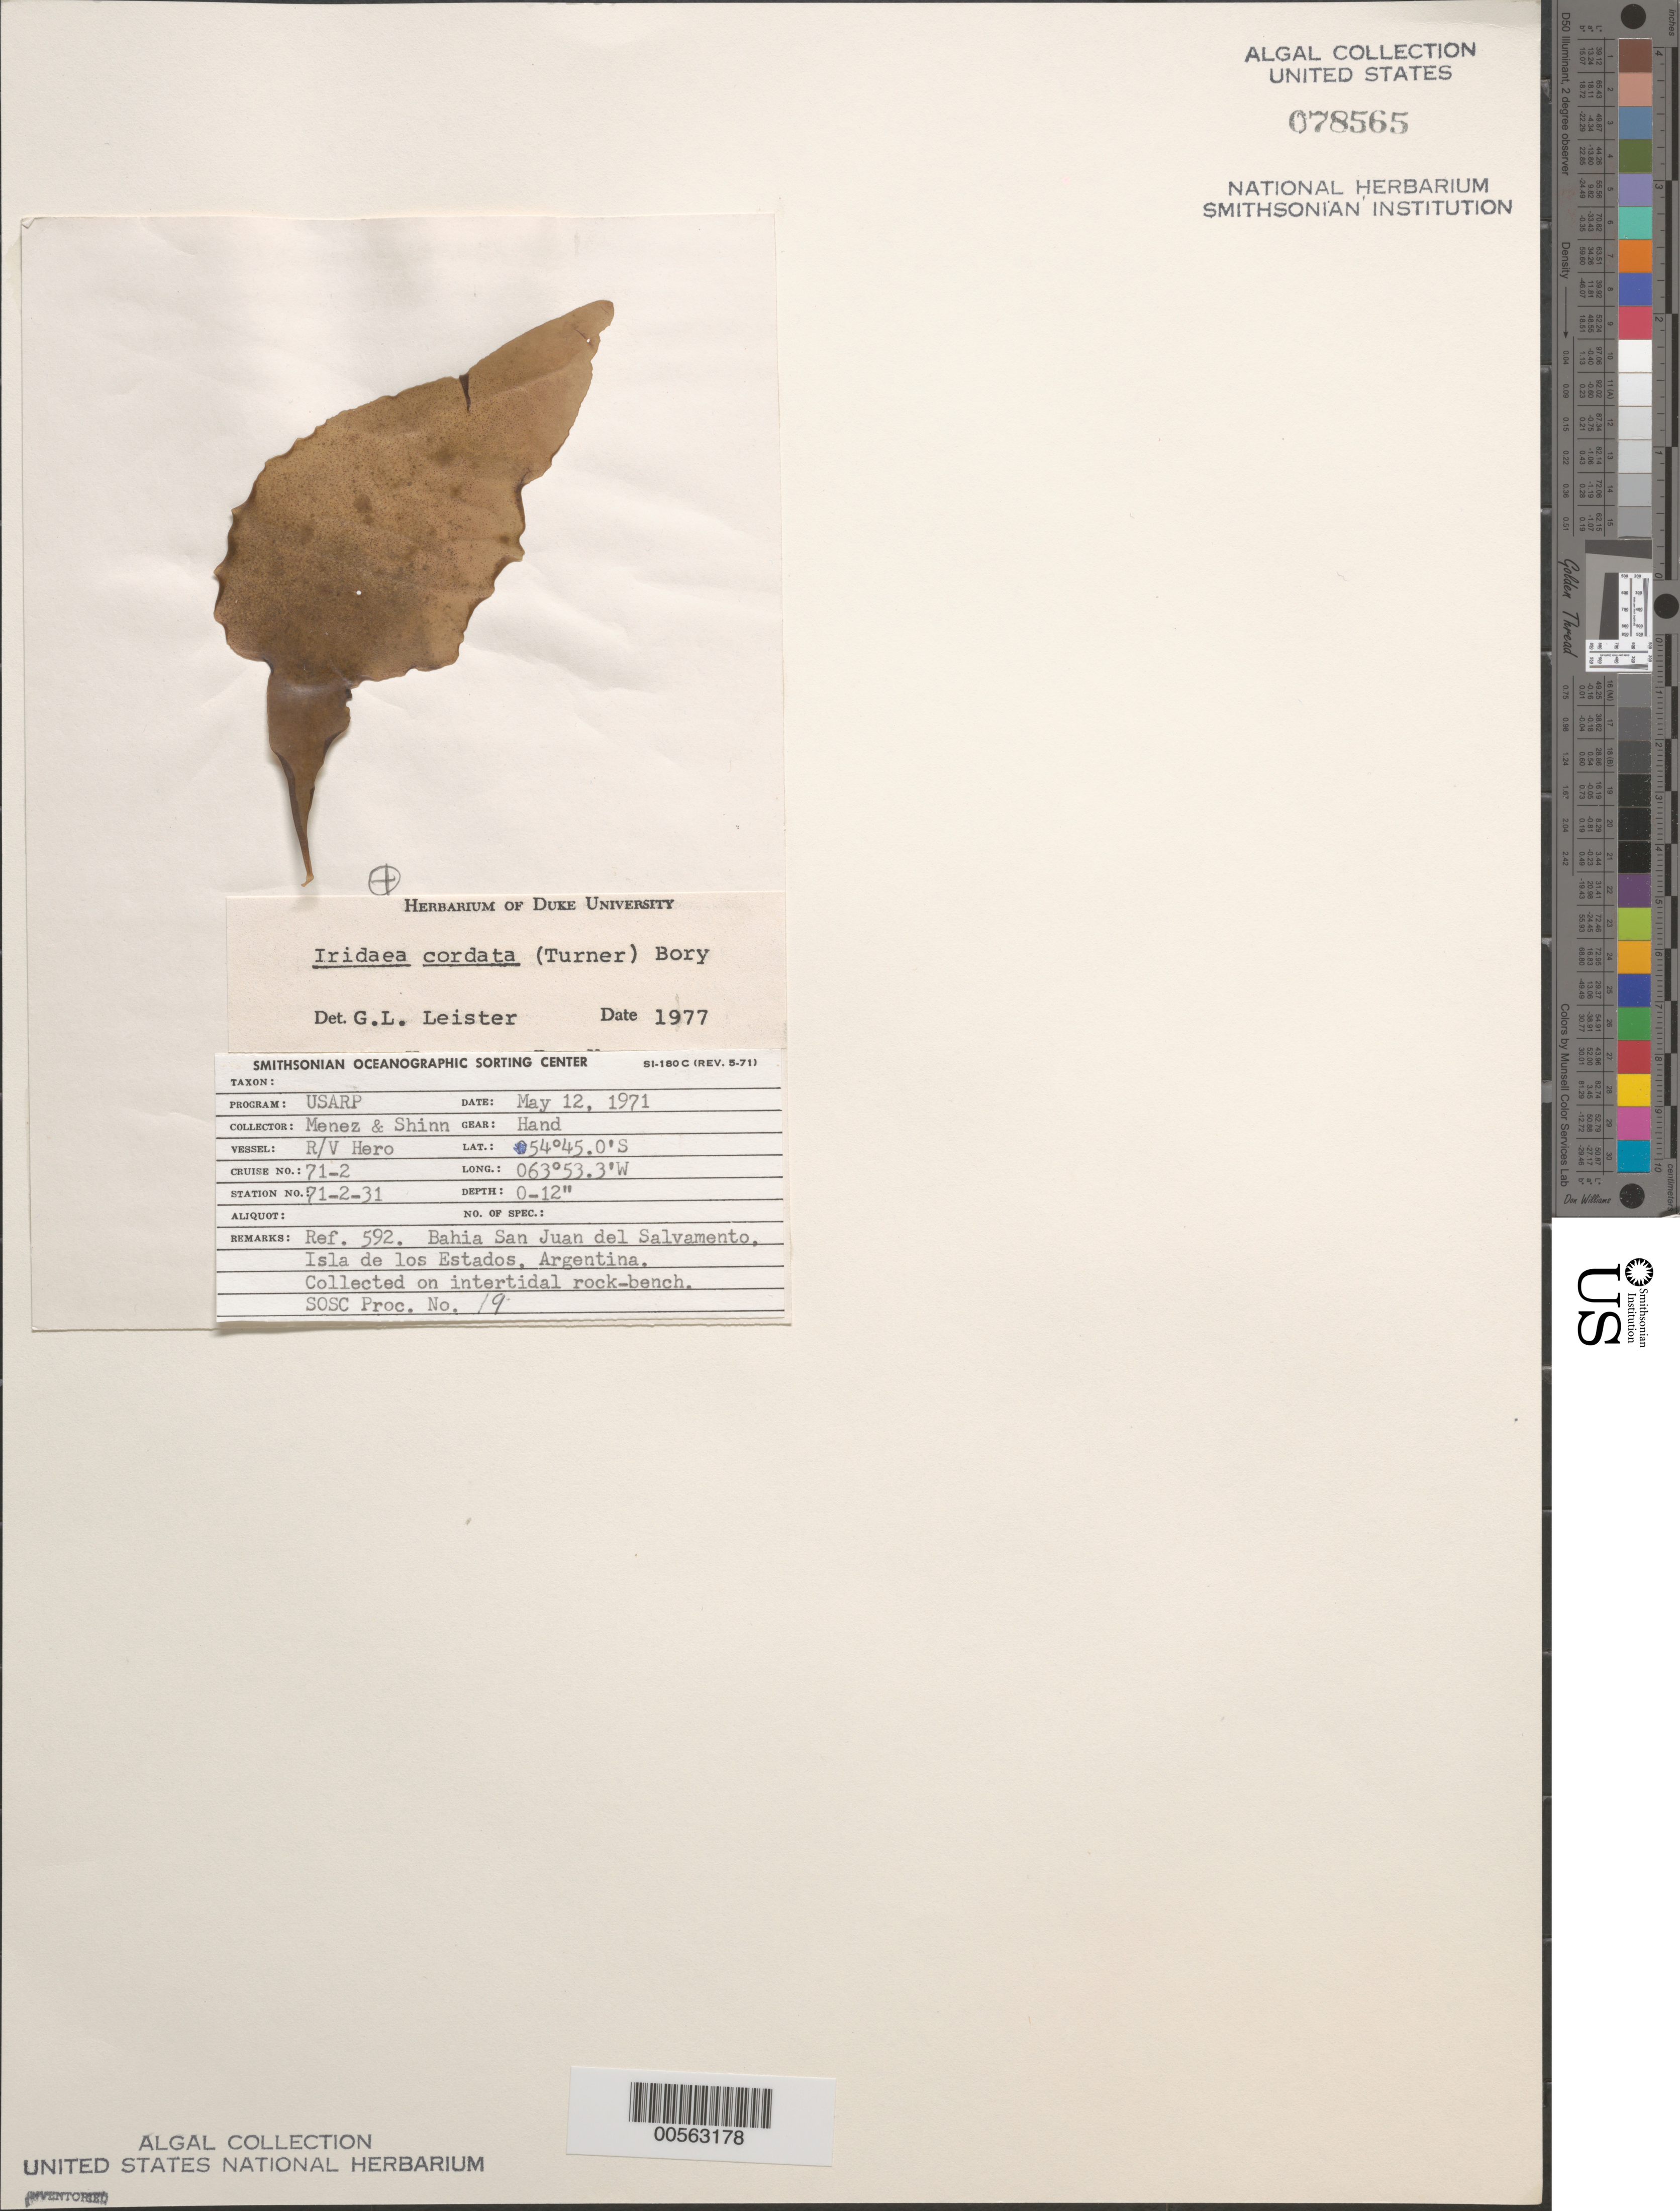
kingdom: Plantae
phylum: Rhodophyta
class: Florideophyceae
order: Gigartinales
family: Gigartinaceae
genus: Iridaea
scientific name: Iridaea cordata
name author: (Turner) Bory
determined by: Leister, G. L.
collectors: Meñez & -. Shinn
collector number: Station 71-2-31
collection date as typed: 12 May 1971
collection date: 1971-05-12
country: Argentina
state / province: Tierra del Fuego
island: Isla de los Estados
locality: Bahia San Juan del Salvamento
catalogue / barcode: US 78565